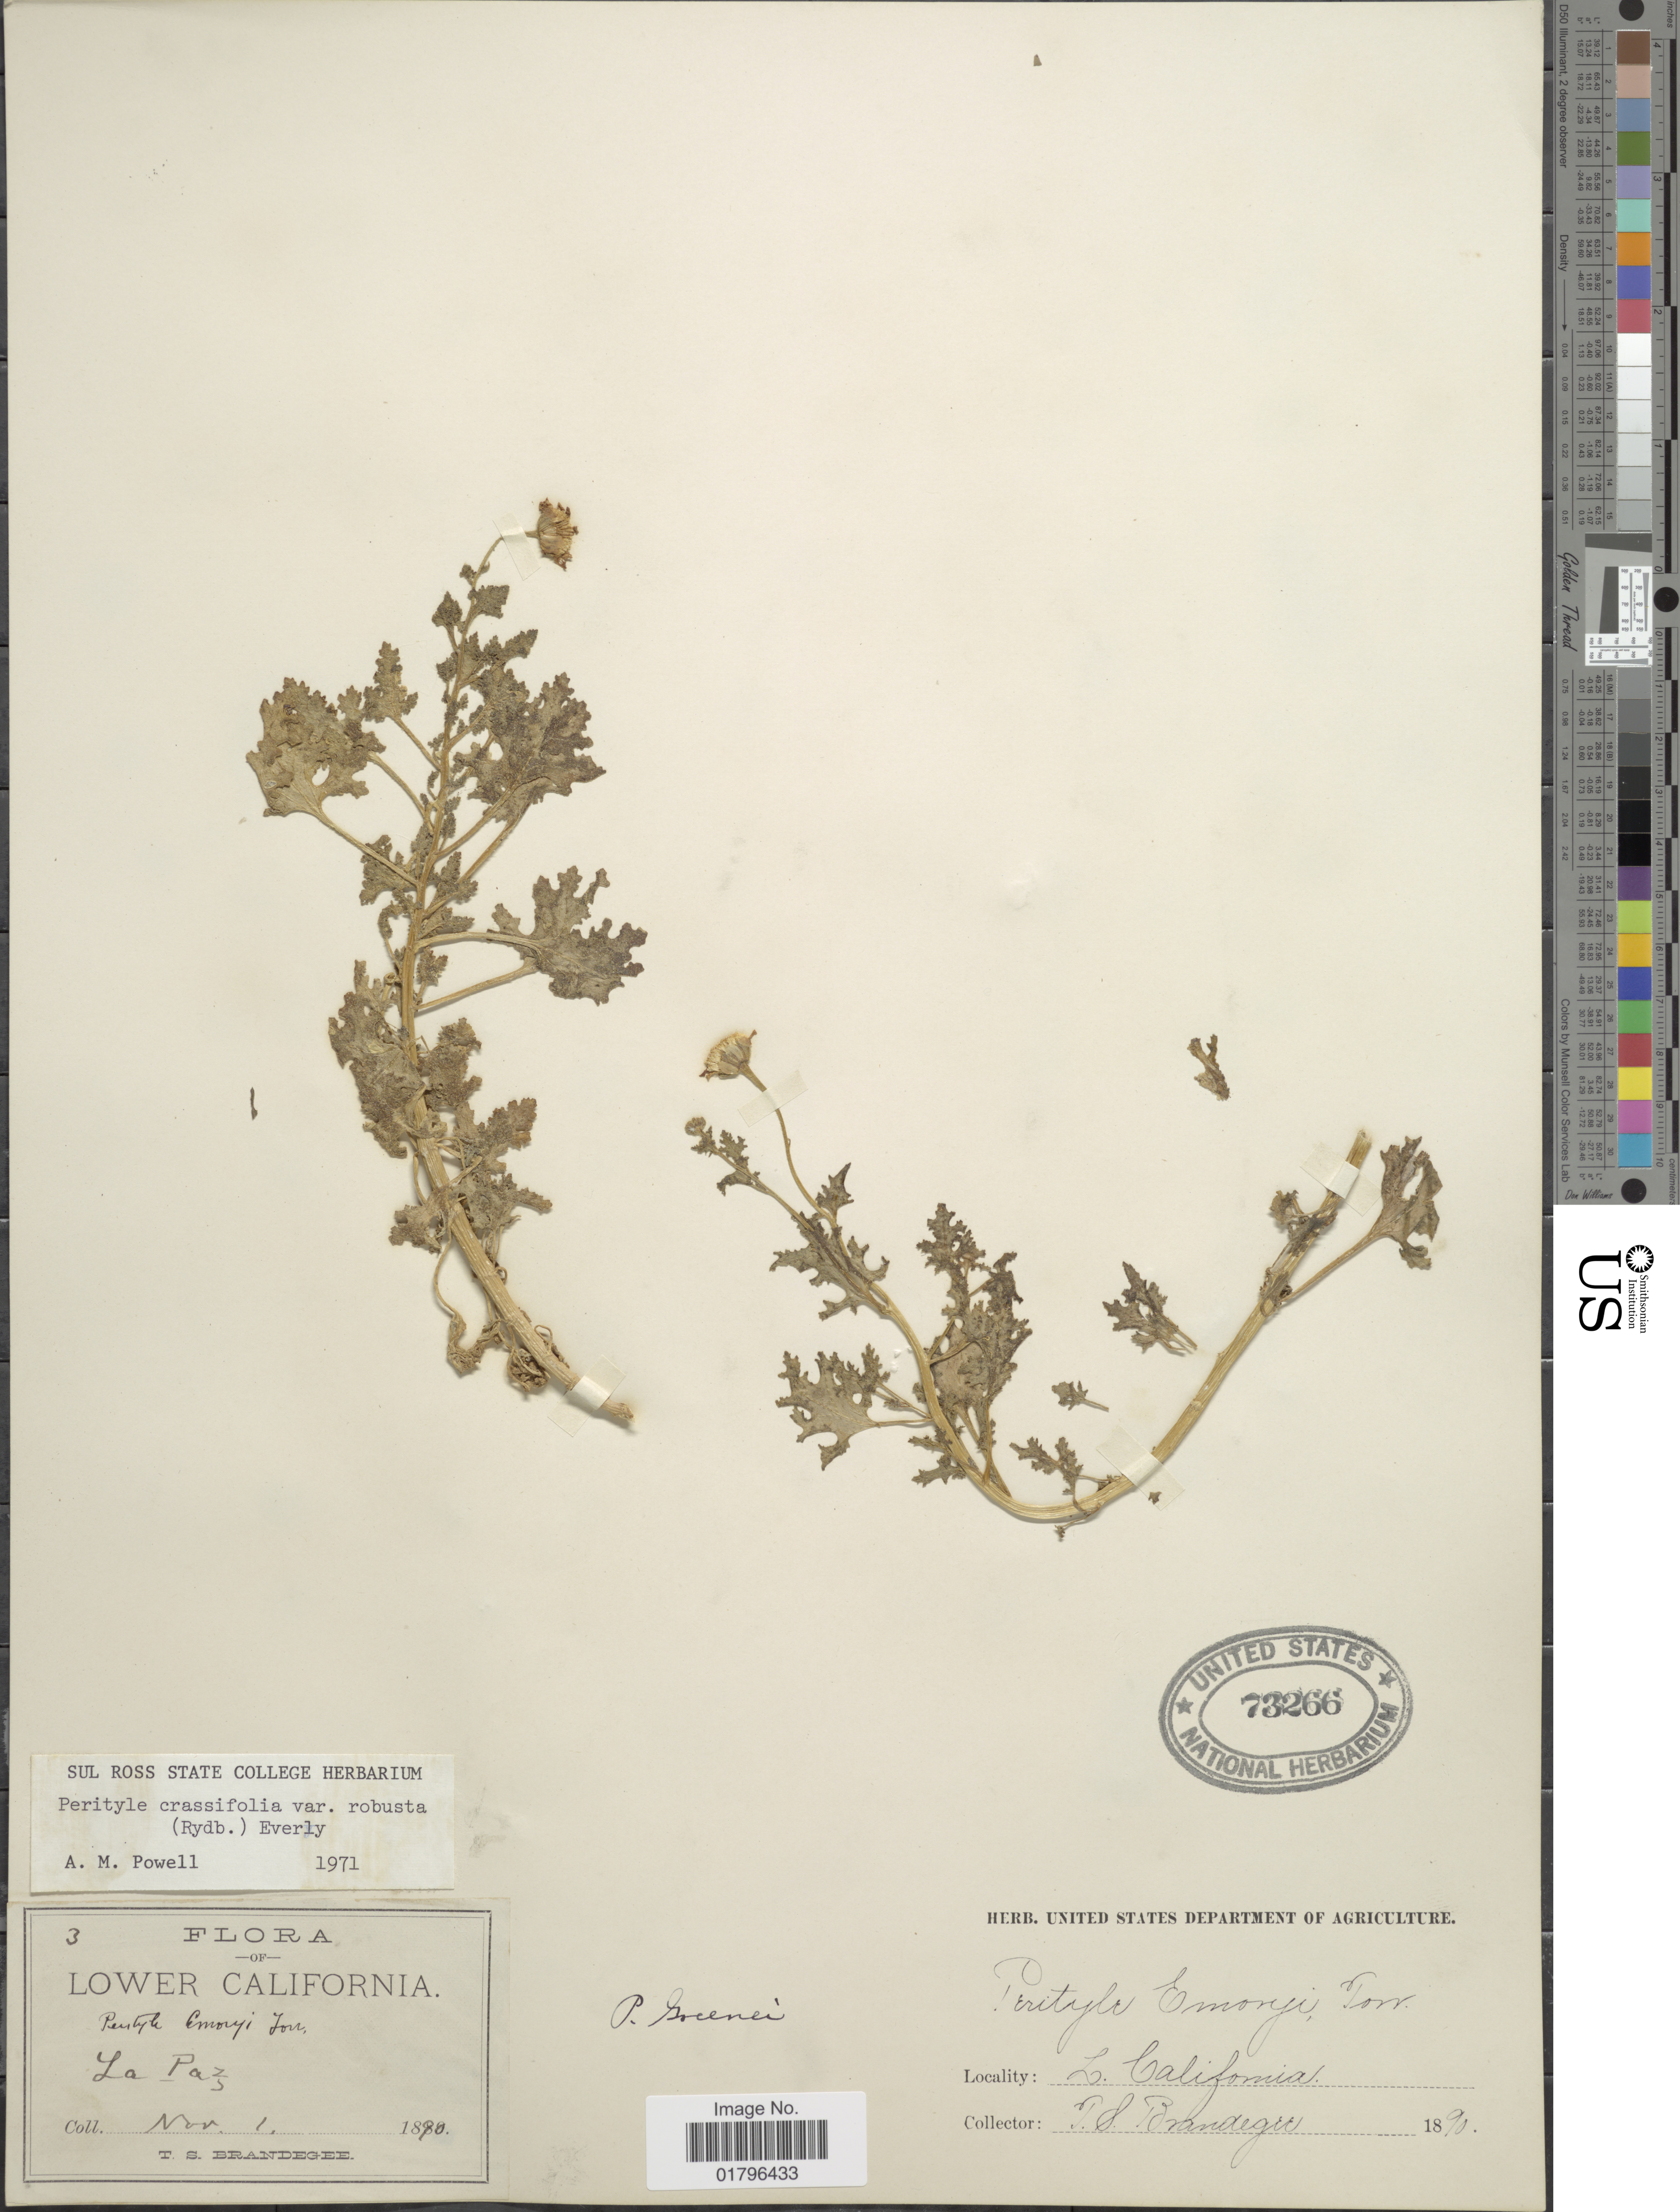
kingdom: Plantae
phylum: Tracheophyta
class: Magnoliopsida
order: Asterales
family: Asteraceae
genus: Perityle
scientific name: Perityle crassifolia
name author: Brandegee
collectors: T. S. Brandegee (herbarium)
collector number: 3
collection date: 1890-11-01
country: Mexico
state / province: Baja California Sur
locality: Lower California, La Paz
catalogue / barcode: US 73266